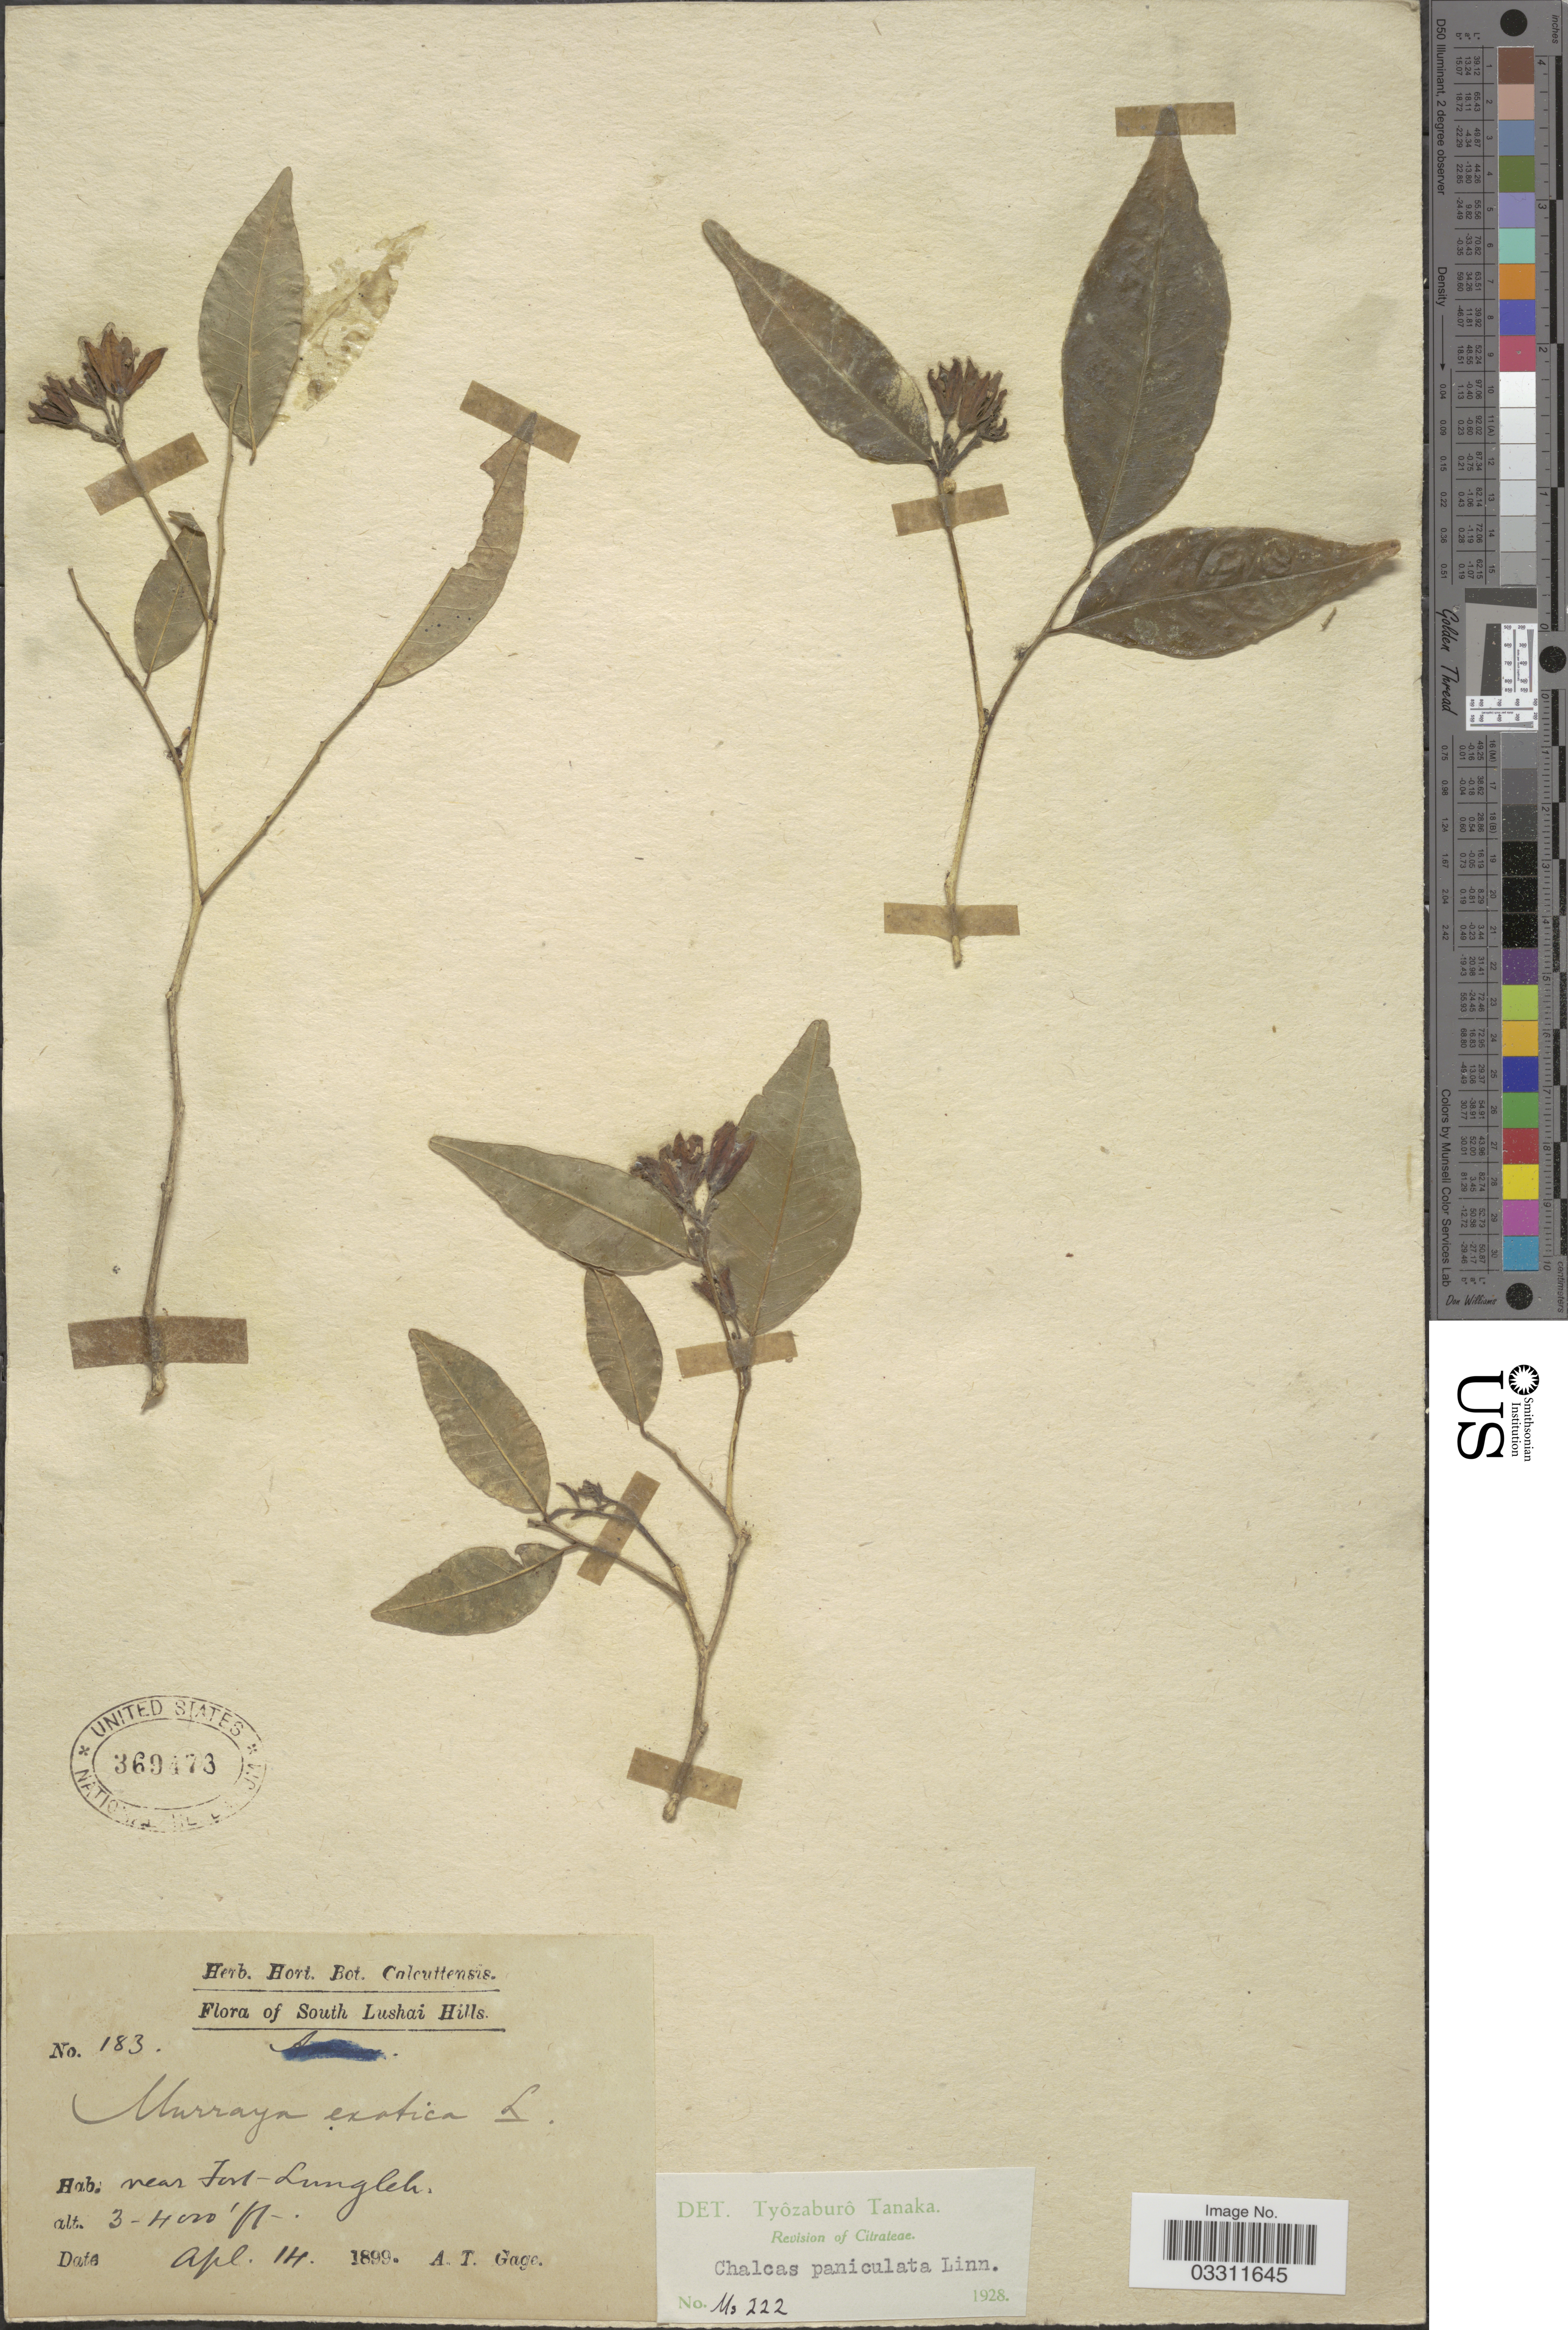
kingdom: Plantae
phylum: Tracheophyta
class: Magnoliopsida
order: Sapindales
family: Rutaceae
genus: Murraya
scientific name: Murraya paniculata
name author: (L.) Jack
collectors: A. Gage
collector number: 183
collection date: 1899-04-14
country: India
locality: South Lushai Hills. Near Fort Lungleh.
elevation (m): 914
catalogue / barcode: US 369473